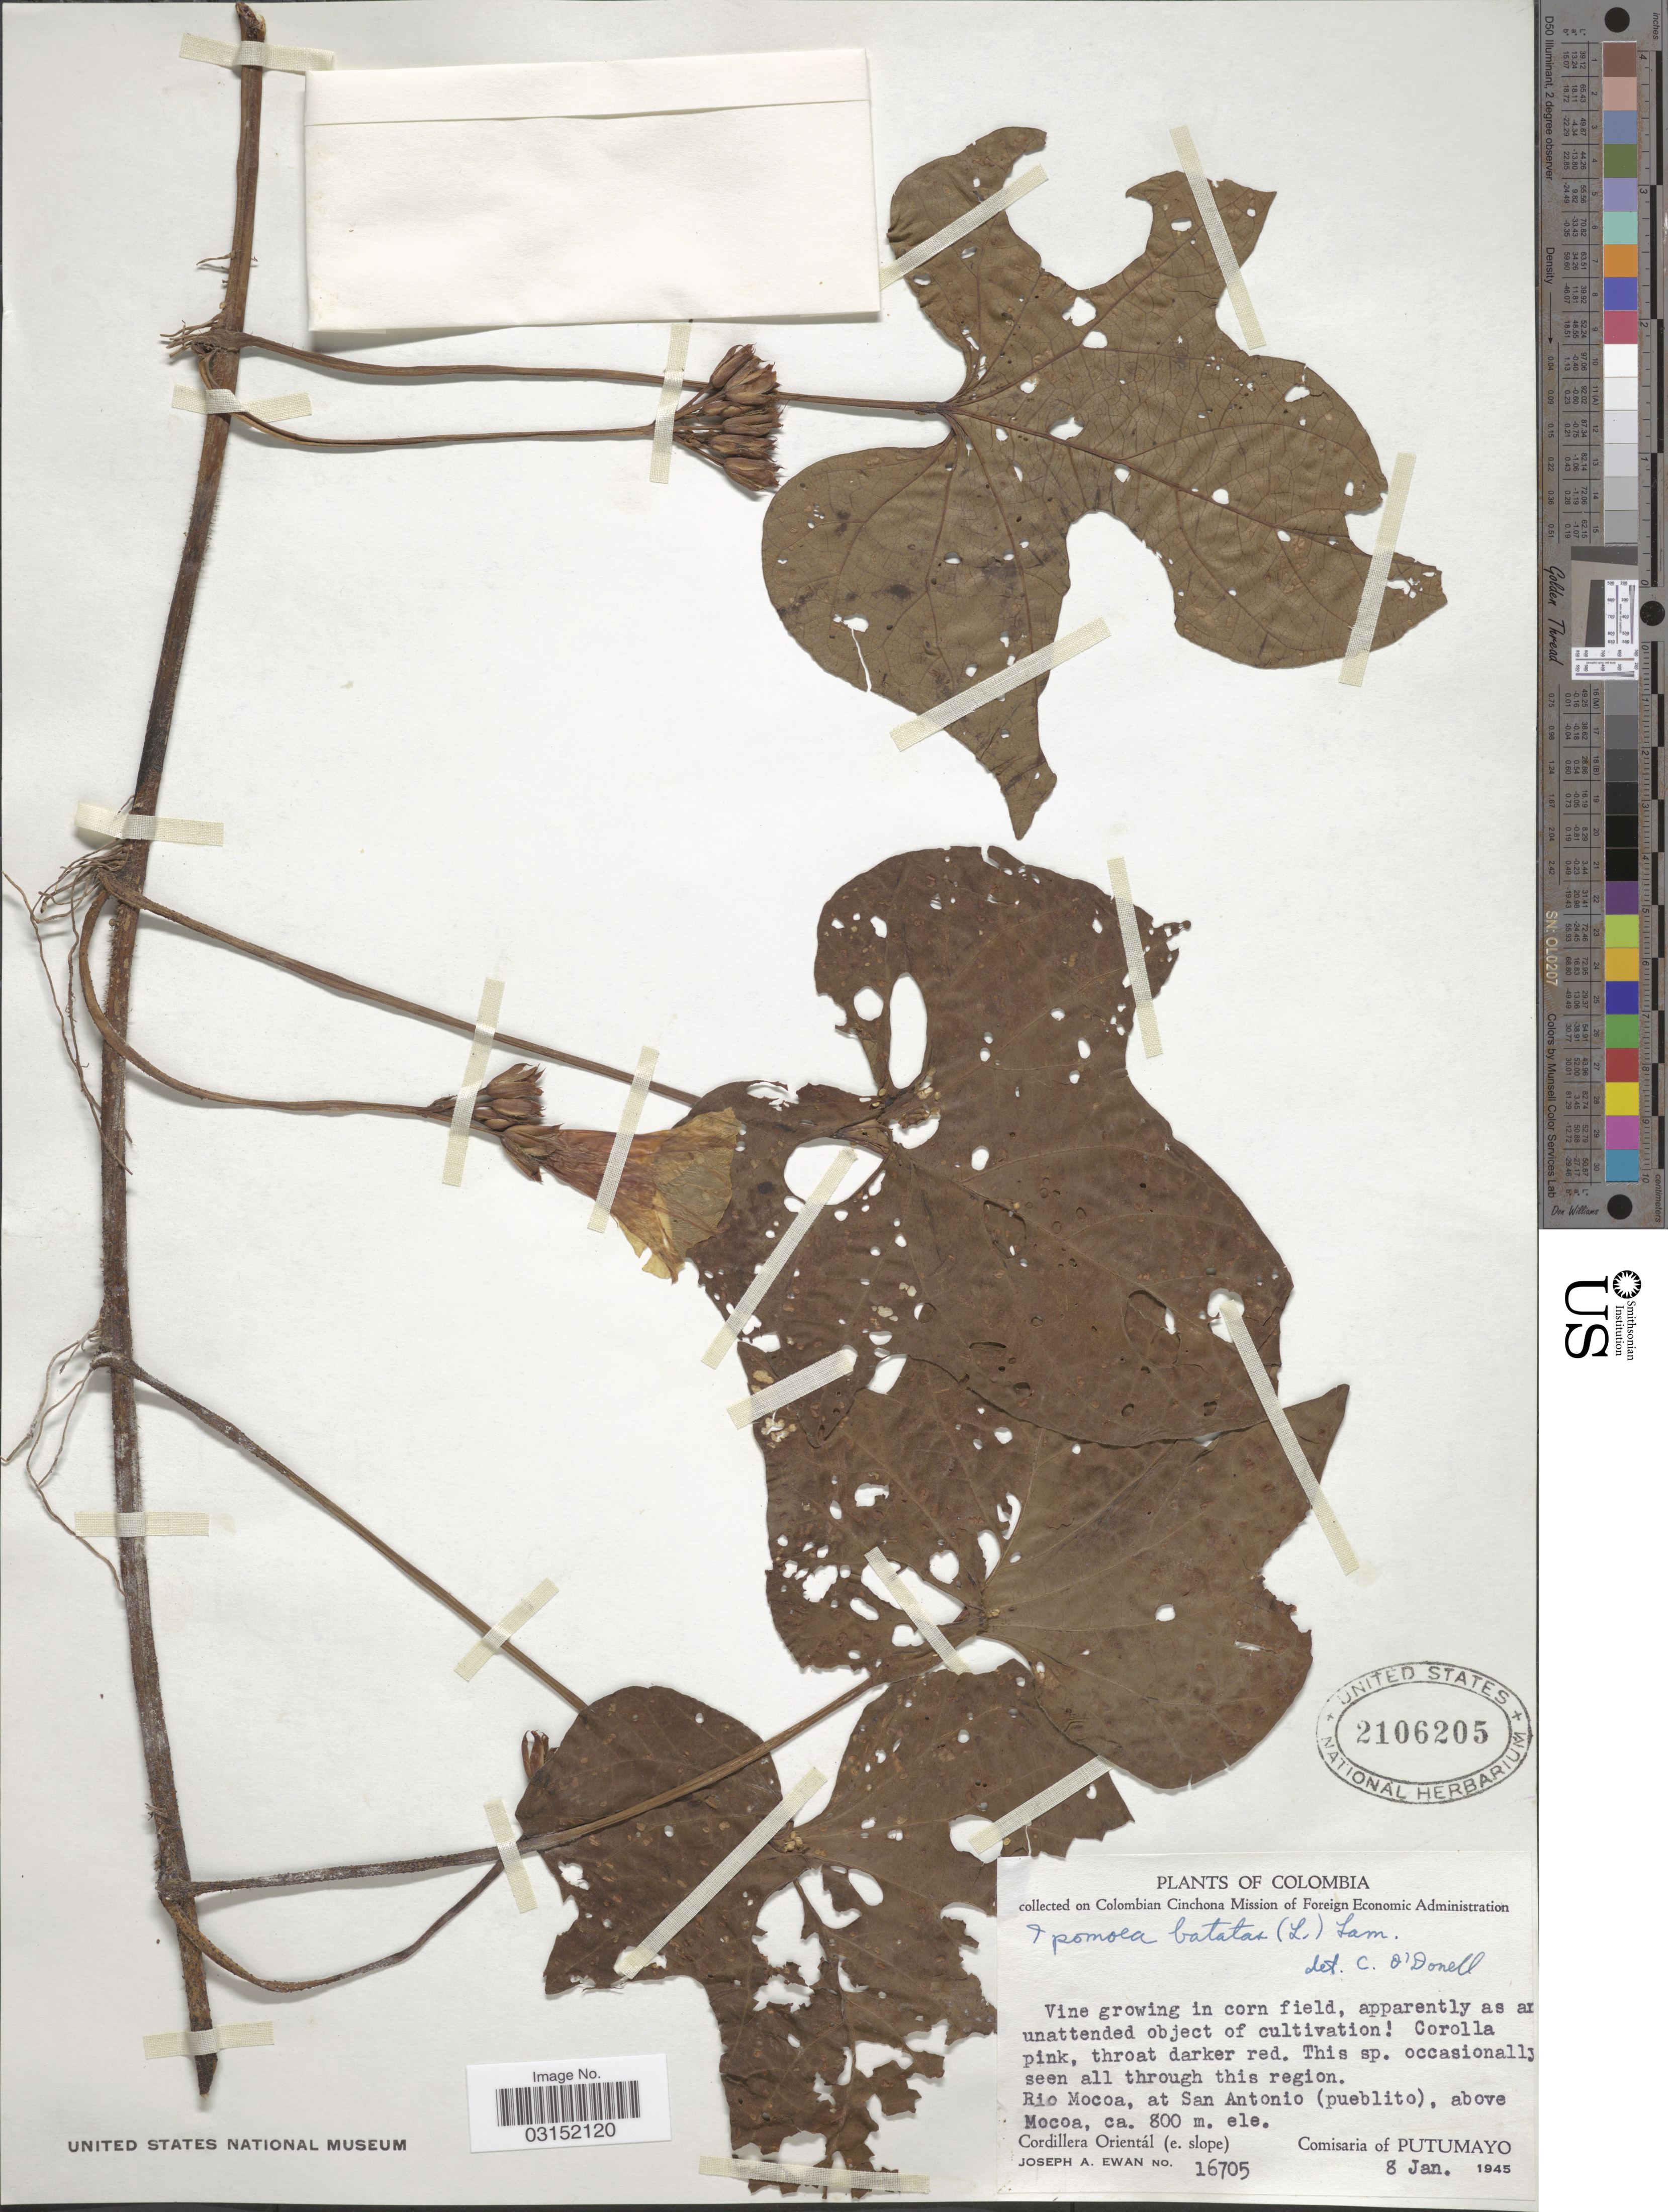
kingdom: Plantae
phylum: Tracheophyta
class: Magnoliopsida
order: Solanales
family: Convolvulaceae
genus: Ipomoea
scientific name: Ipomoea batatas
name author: (L.) Lam.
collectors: J. A. Ewan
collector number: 16705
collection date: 1945-01-08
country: Colombia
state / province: Putumayo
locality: Rio Mocoa, at San Antonio (pueblito), above Mocoa, Cordillera Orientál (e. slope), Comisaria of Putumayo.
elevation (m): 800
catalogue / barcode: US 2106205